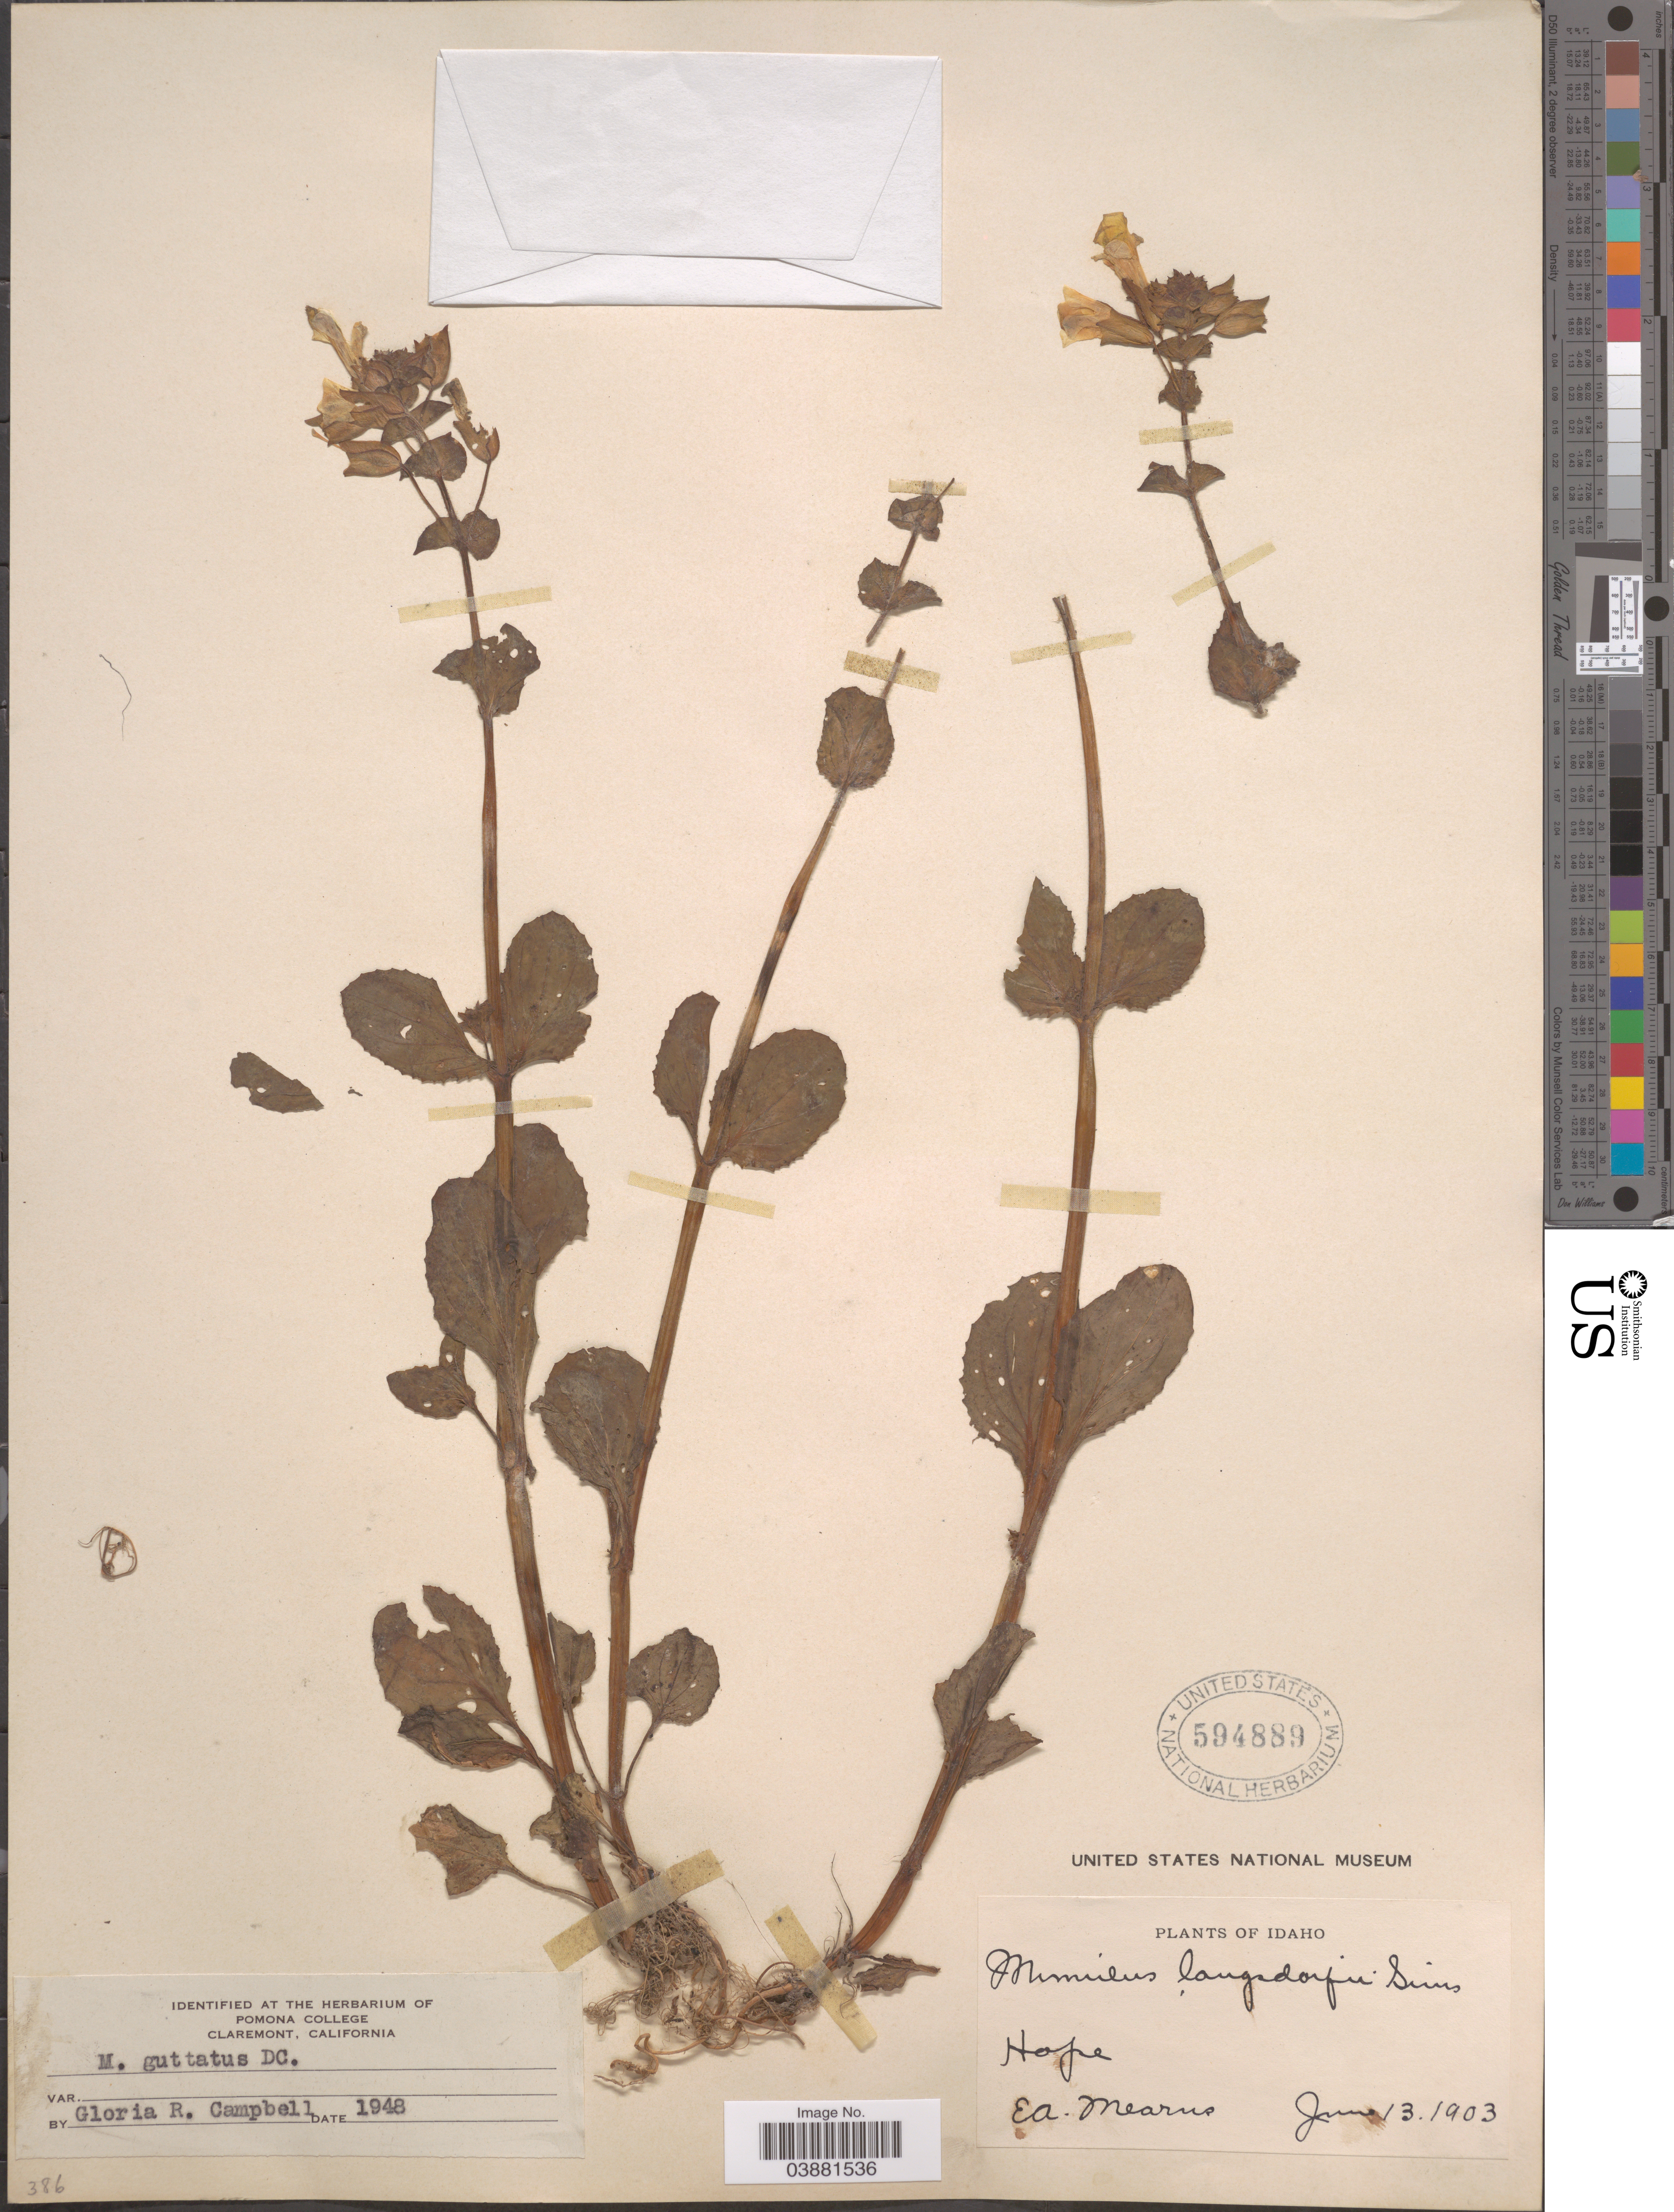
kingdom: Plantae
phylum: Tracheophyta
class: Magnoliopsida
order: Lamiales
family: Phrymaceae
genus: Mimulus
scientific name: Mimulus guttatus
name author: DC.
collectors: E. A. Mearns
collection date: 1903-06-13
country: United States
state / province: Idaho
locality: Hope.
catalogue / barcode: US 594889